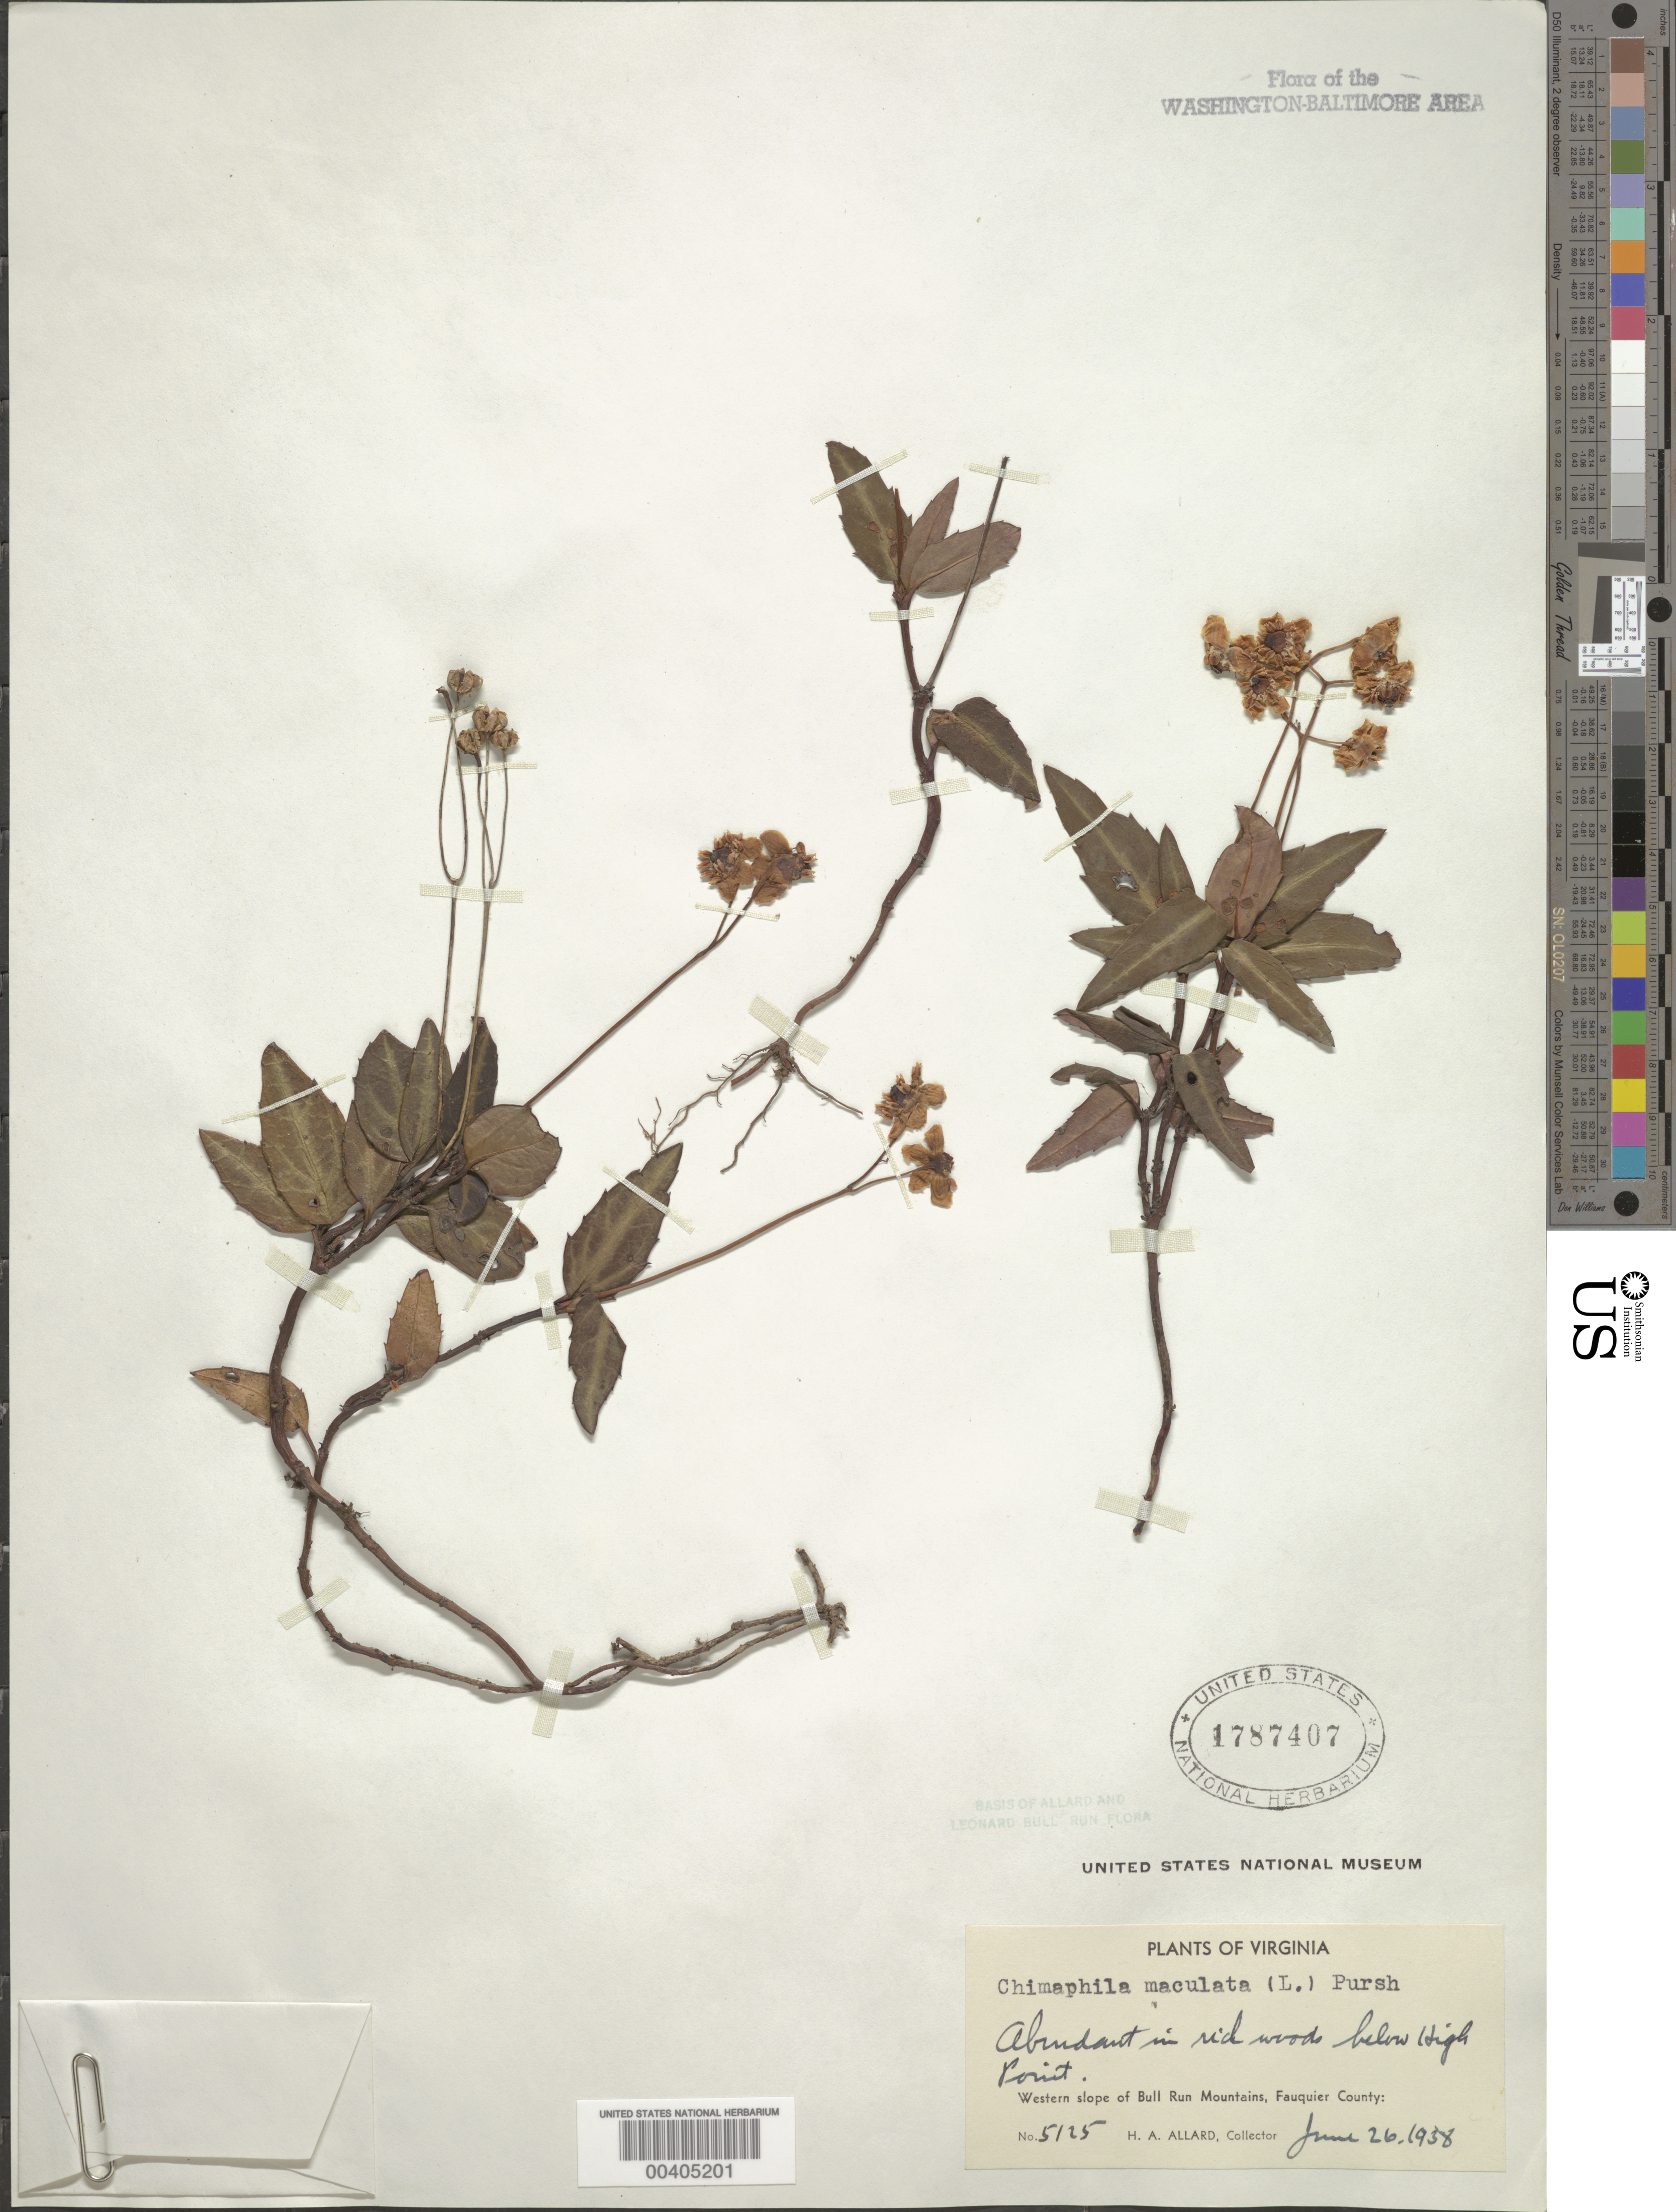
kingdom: Plantae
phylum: Tracheophyta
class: Magnoliopsida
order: Ericales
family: Ericaceae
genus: Chimaphila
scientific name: Chimaphila maculata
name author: (L.) Pursh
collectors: H. A. Allard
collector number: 5125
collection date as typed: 26 Jun 1938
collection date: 1938-06-26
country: United States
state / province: Virginia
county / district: Fauquier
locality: Below High Point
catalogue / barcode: US 1787407